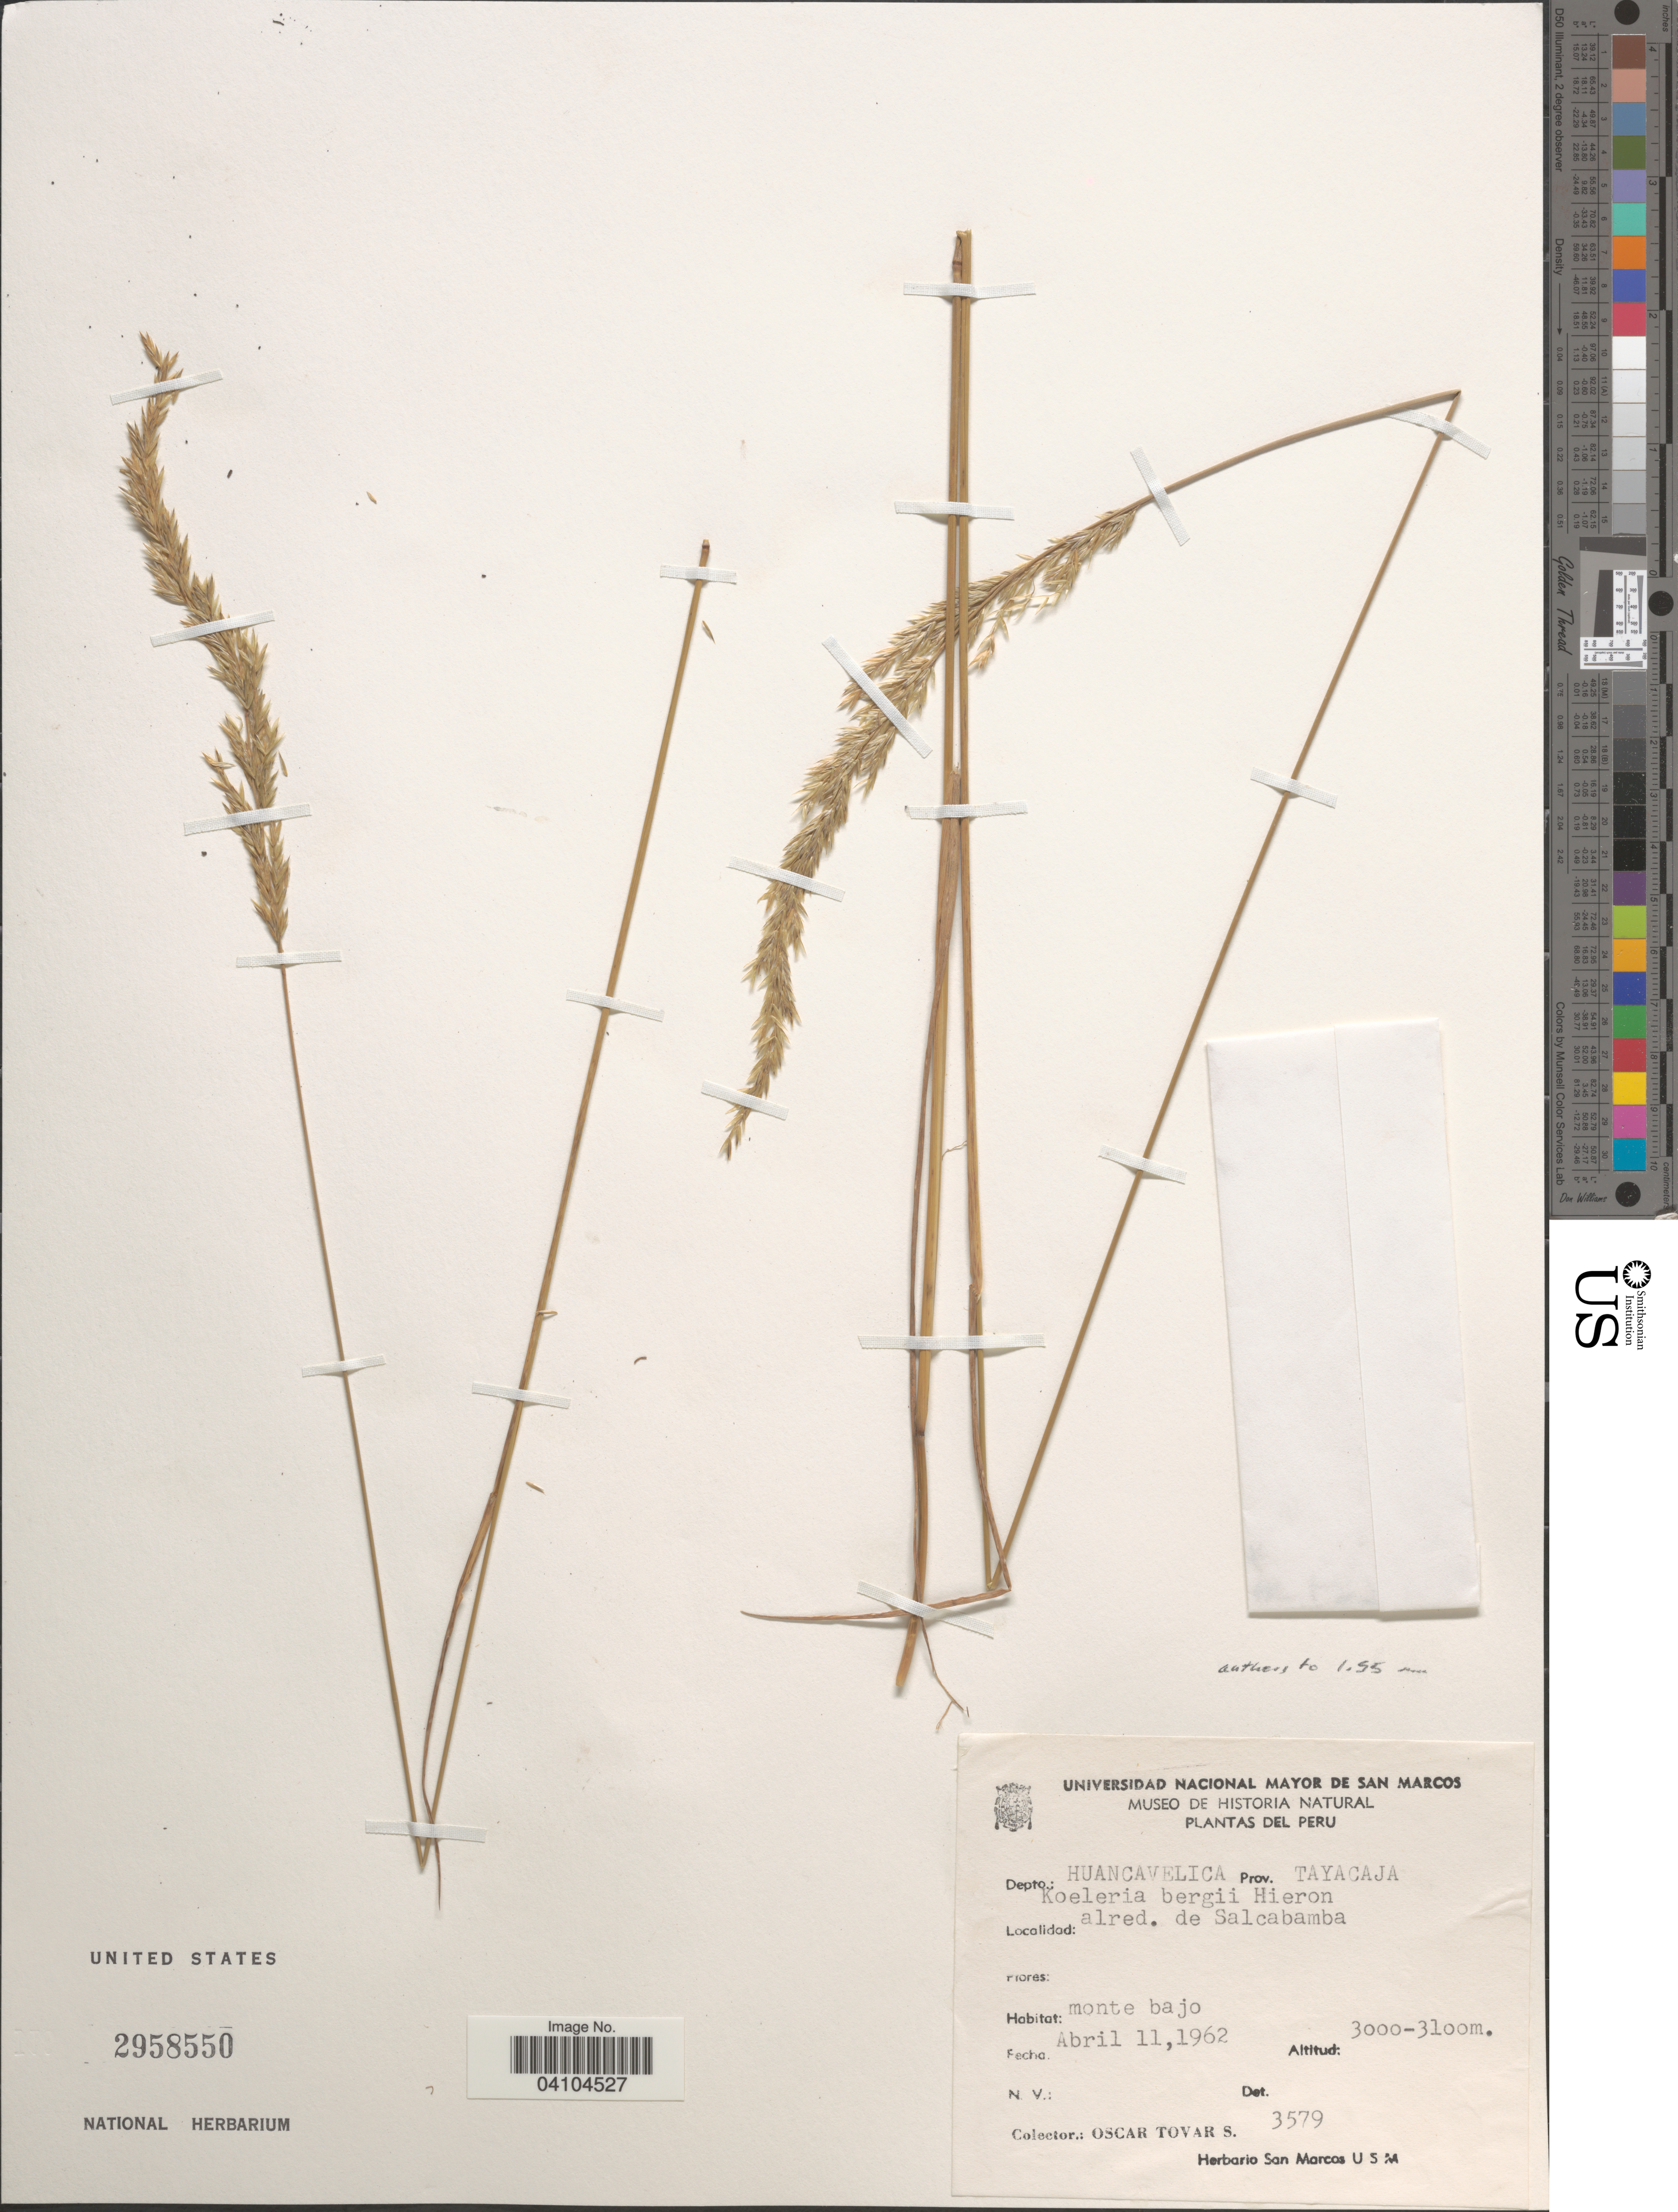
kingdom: Plantae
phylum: Tracheophyta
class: Liliopsida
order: Poales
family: Poaceae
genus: Koeleria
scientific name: Koeleria kurtzii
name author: Hack. ex Kurtz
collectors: Ó. Tovar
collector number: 3579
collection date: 1962-04-11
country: Peru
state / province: Huancavelica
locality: Depto.: Huancavelica. Alred. de Salcabamba.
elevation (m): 3000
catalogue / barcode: US 2958550